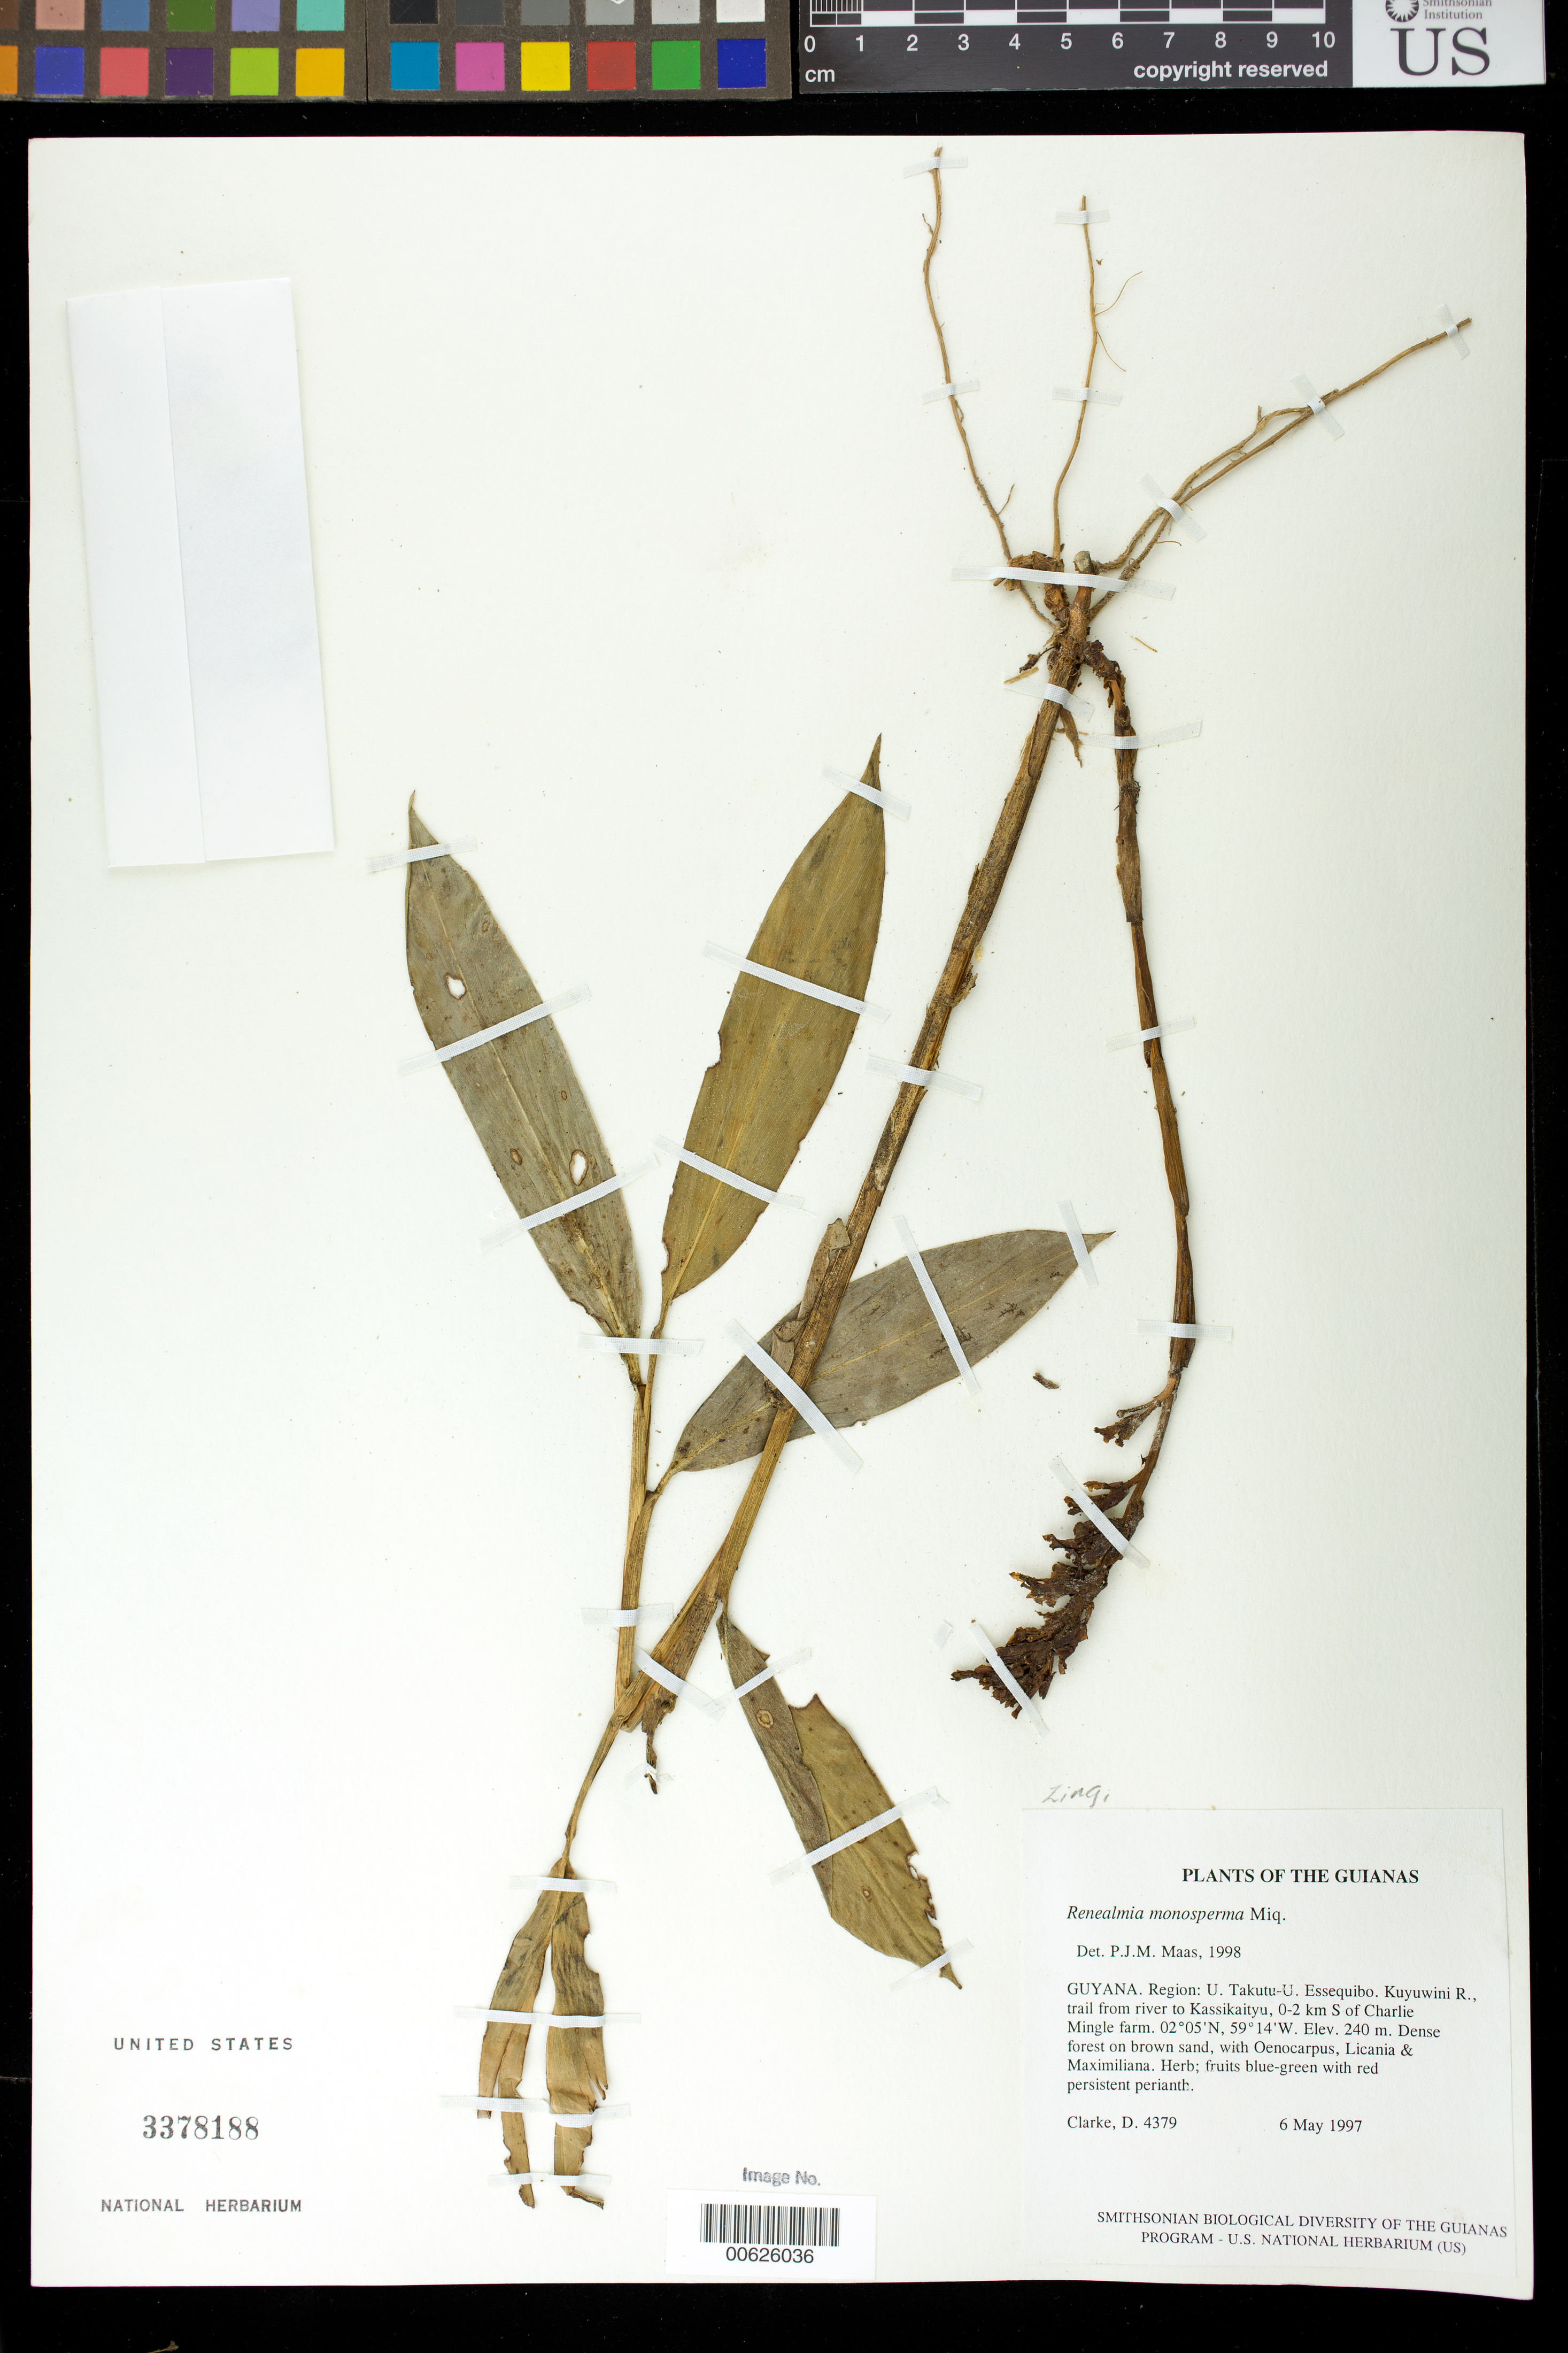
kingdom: Plantae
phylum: Tracheophyta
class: Liliopsida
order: Zingiberales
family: Zingiberaceae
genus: Renealmia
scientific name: Renealmia monosperma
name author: Miq.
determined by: Maas, Paul J. M.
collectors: H. D. Clarke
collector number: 4379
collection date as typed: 6 May 1997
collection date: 1997-05-06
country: Guyana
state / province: U. Takutu-U. Essequibo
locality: Kuyuwini R., trail from river to Kassikaityu, 0-2 km S of Charlie Mingle farm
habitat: Dense forest on brown sand, with Oenocarpus, Licania & Maximiliana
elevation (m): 240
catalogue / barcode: US 3378188